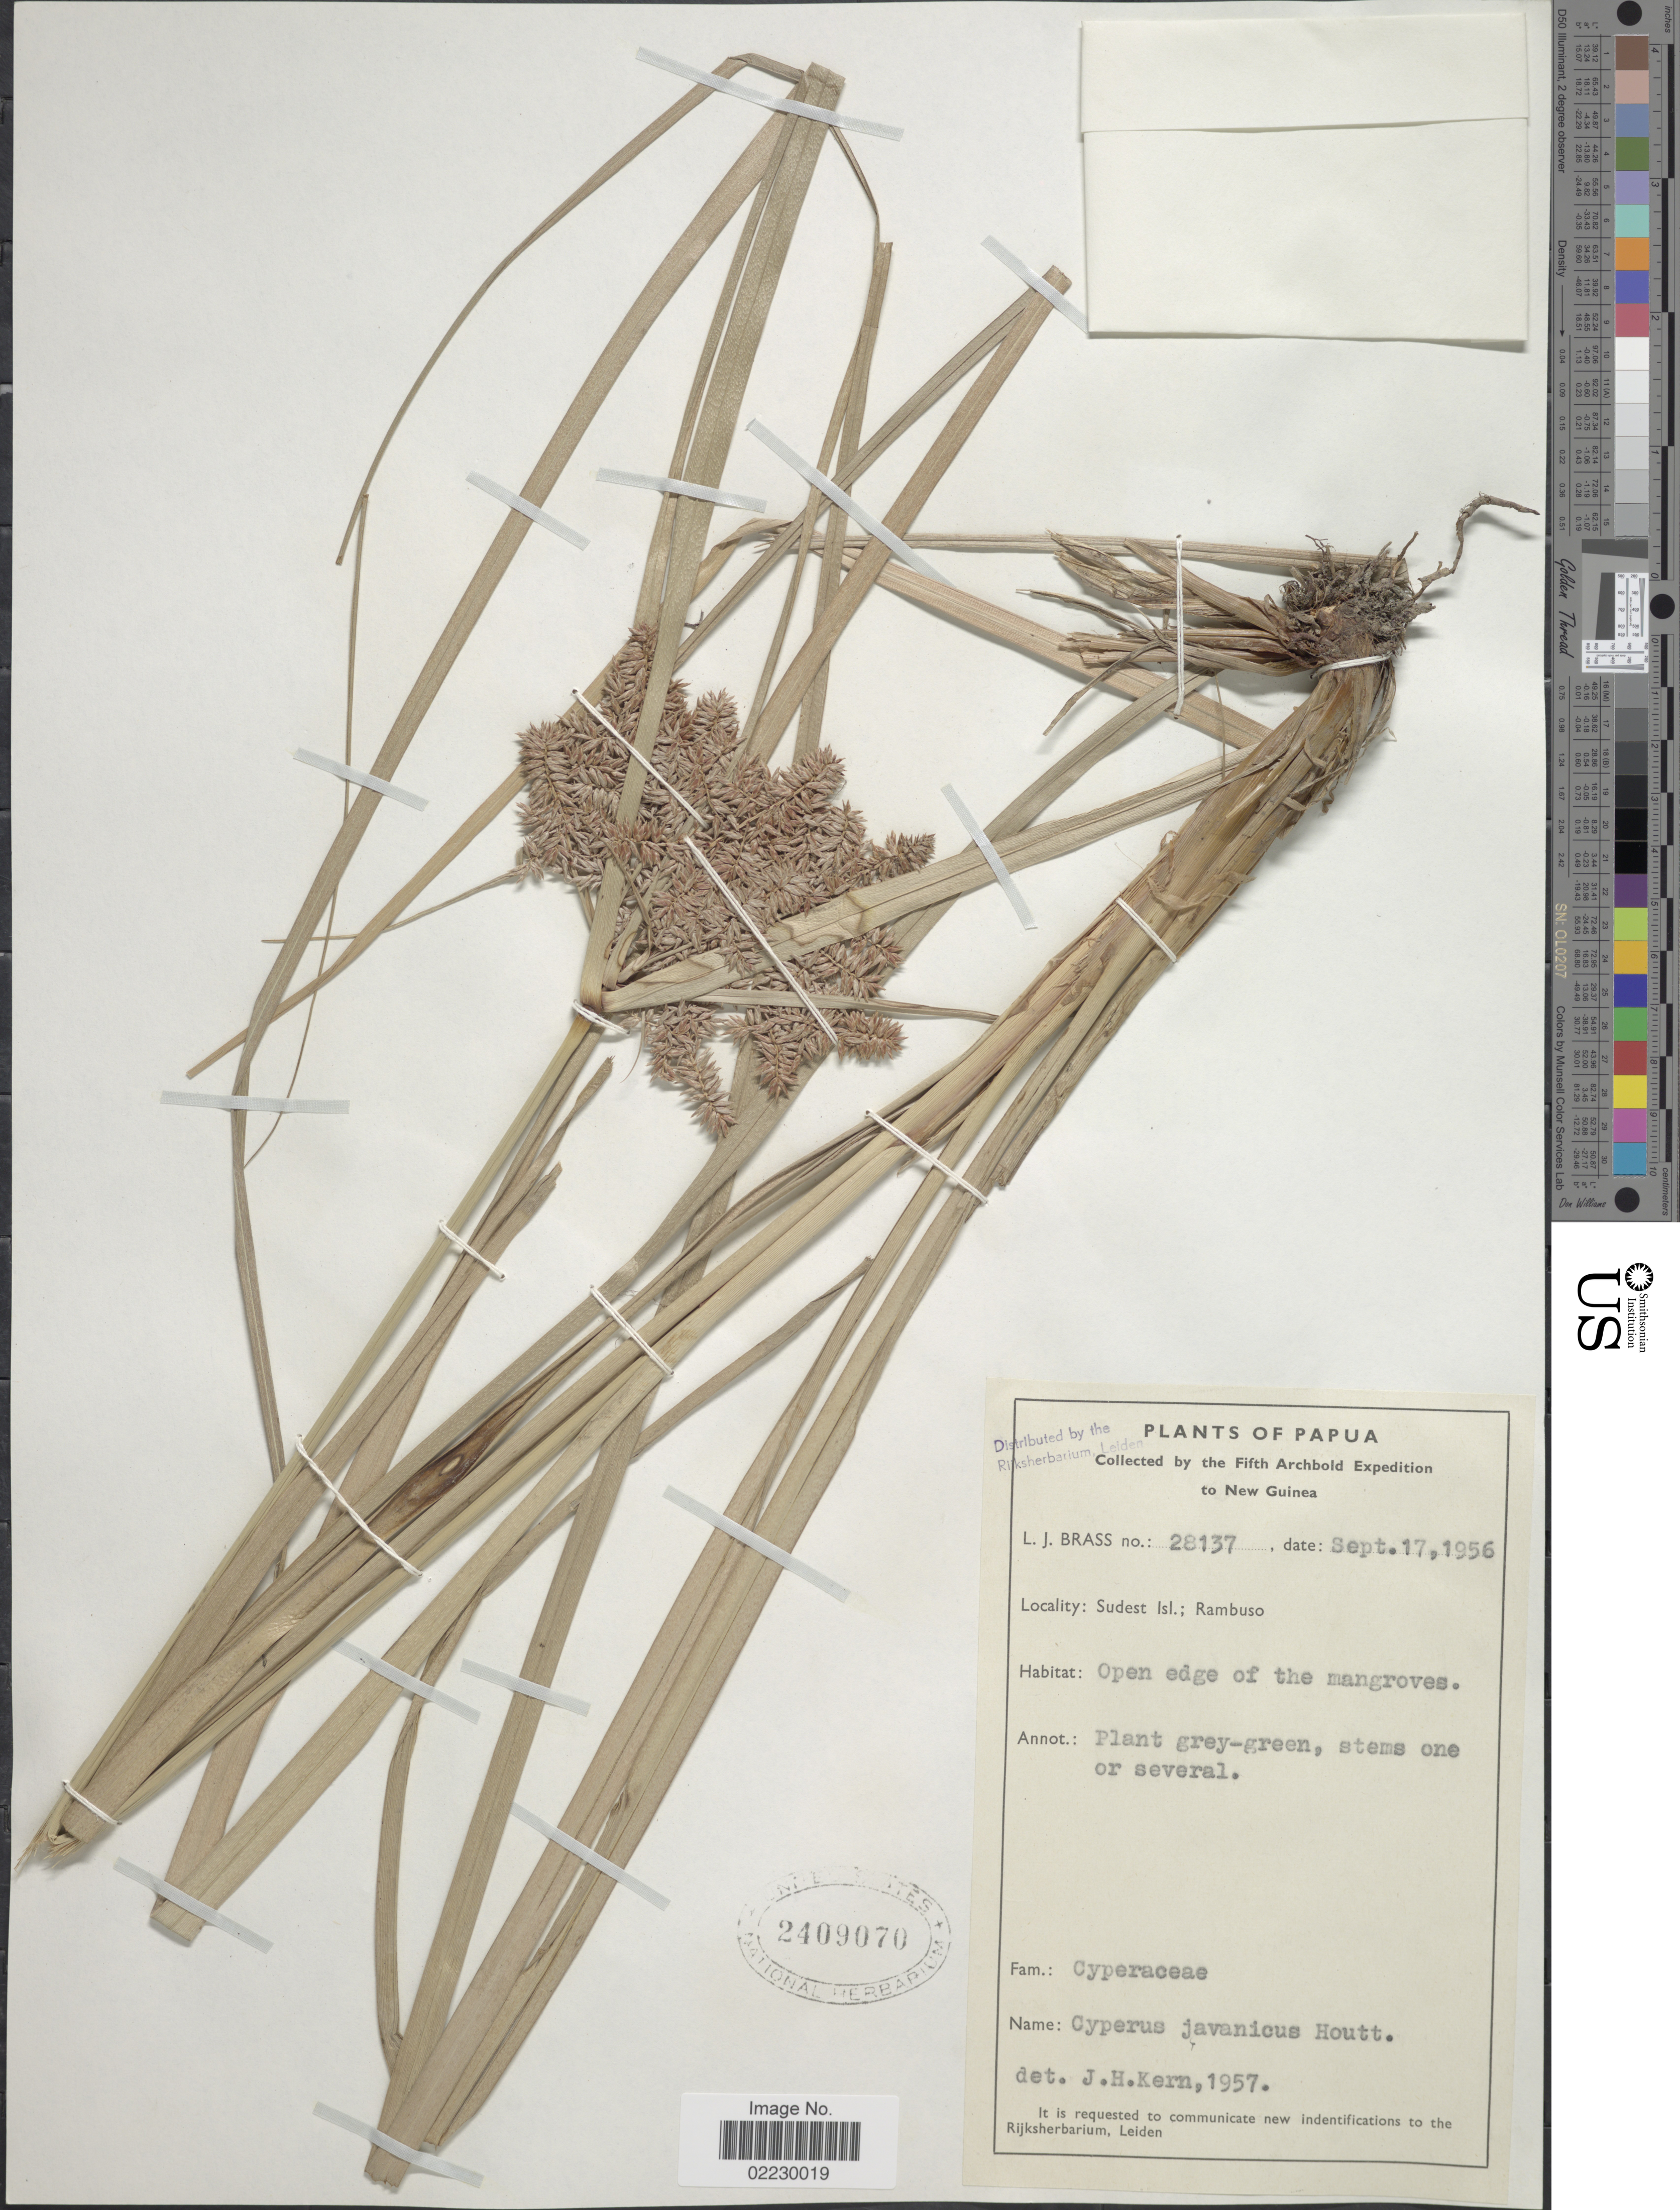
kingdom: Plantae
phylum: Tracheophyta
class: Liliopsida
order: Poales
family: Cyperaceae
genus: Cyperus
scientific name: Cyperus javanicus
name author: Houtt.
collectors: L. J. Brass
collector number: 28137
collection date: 1956-09-17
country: Papua New Guinea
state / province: Milne Bay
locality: Papua, Rambuso, Sudest isl.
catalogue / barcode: US 2409070